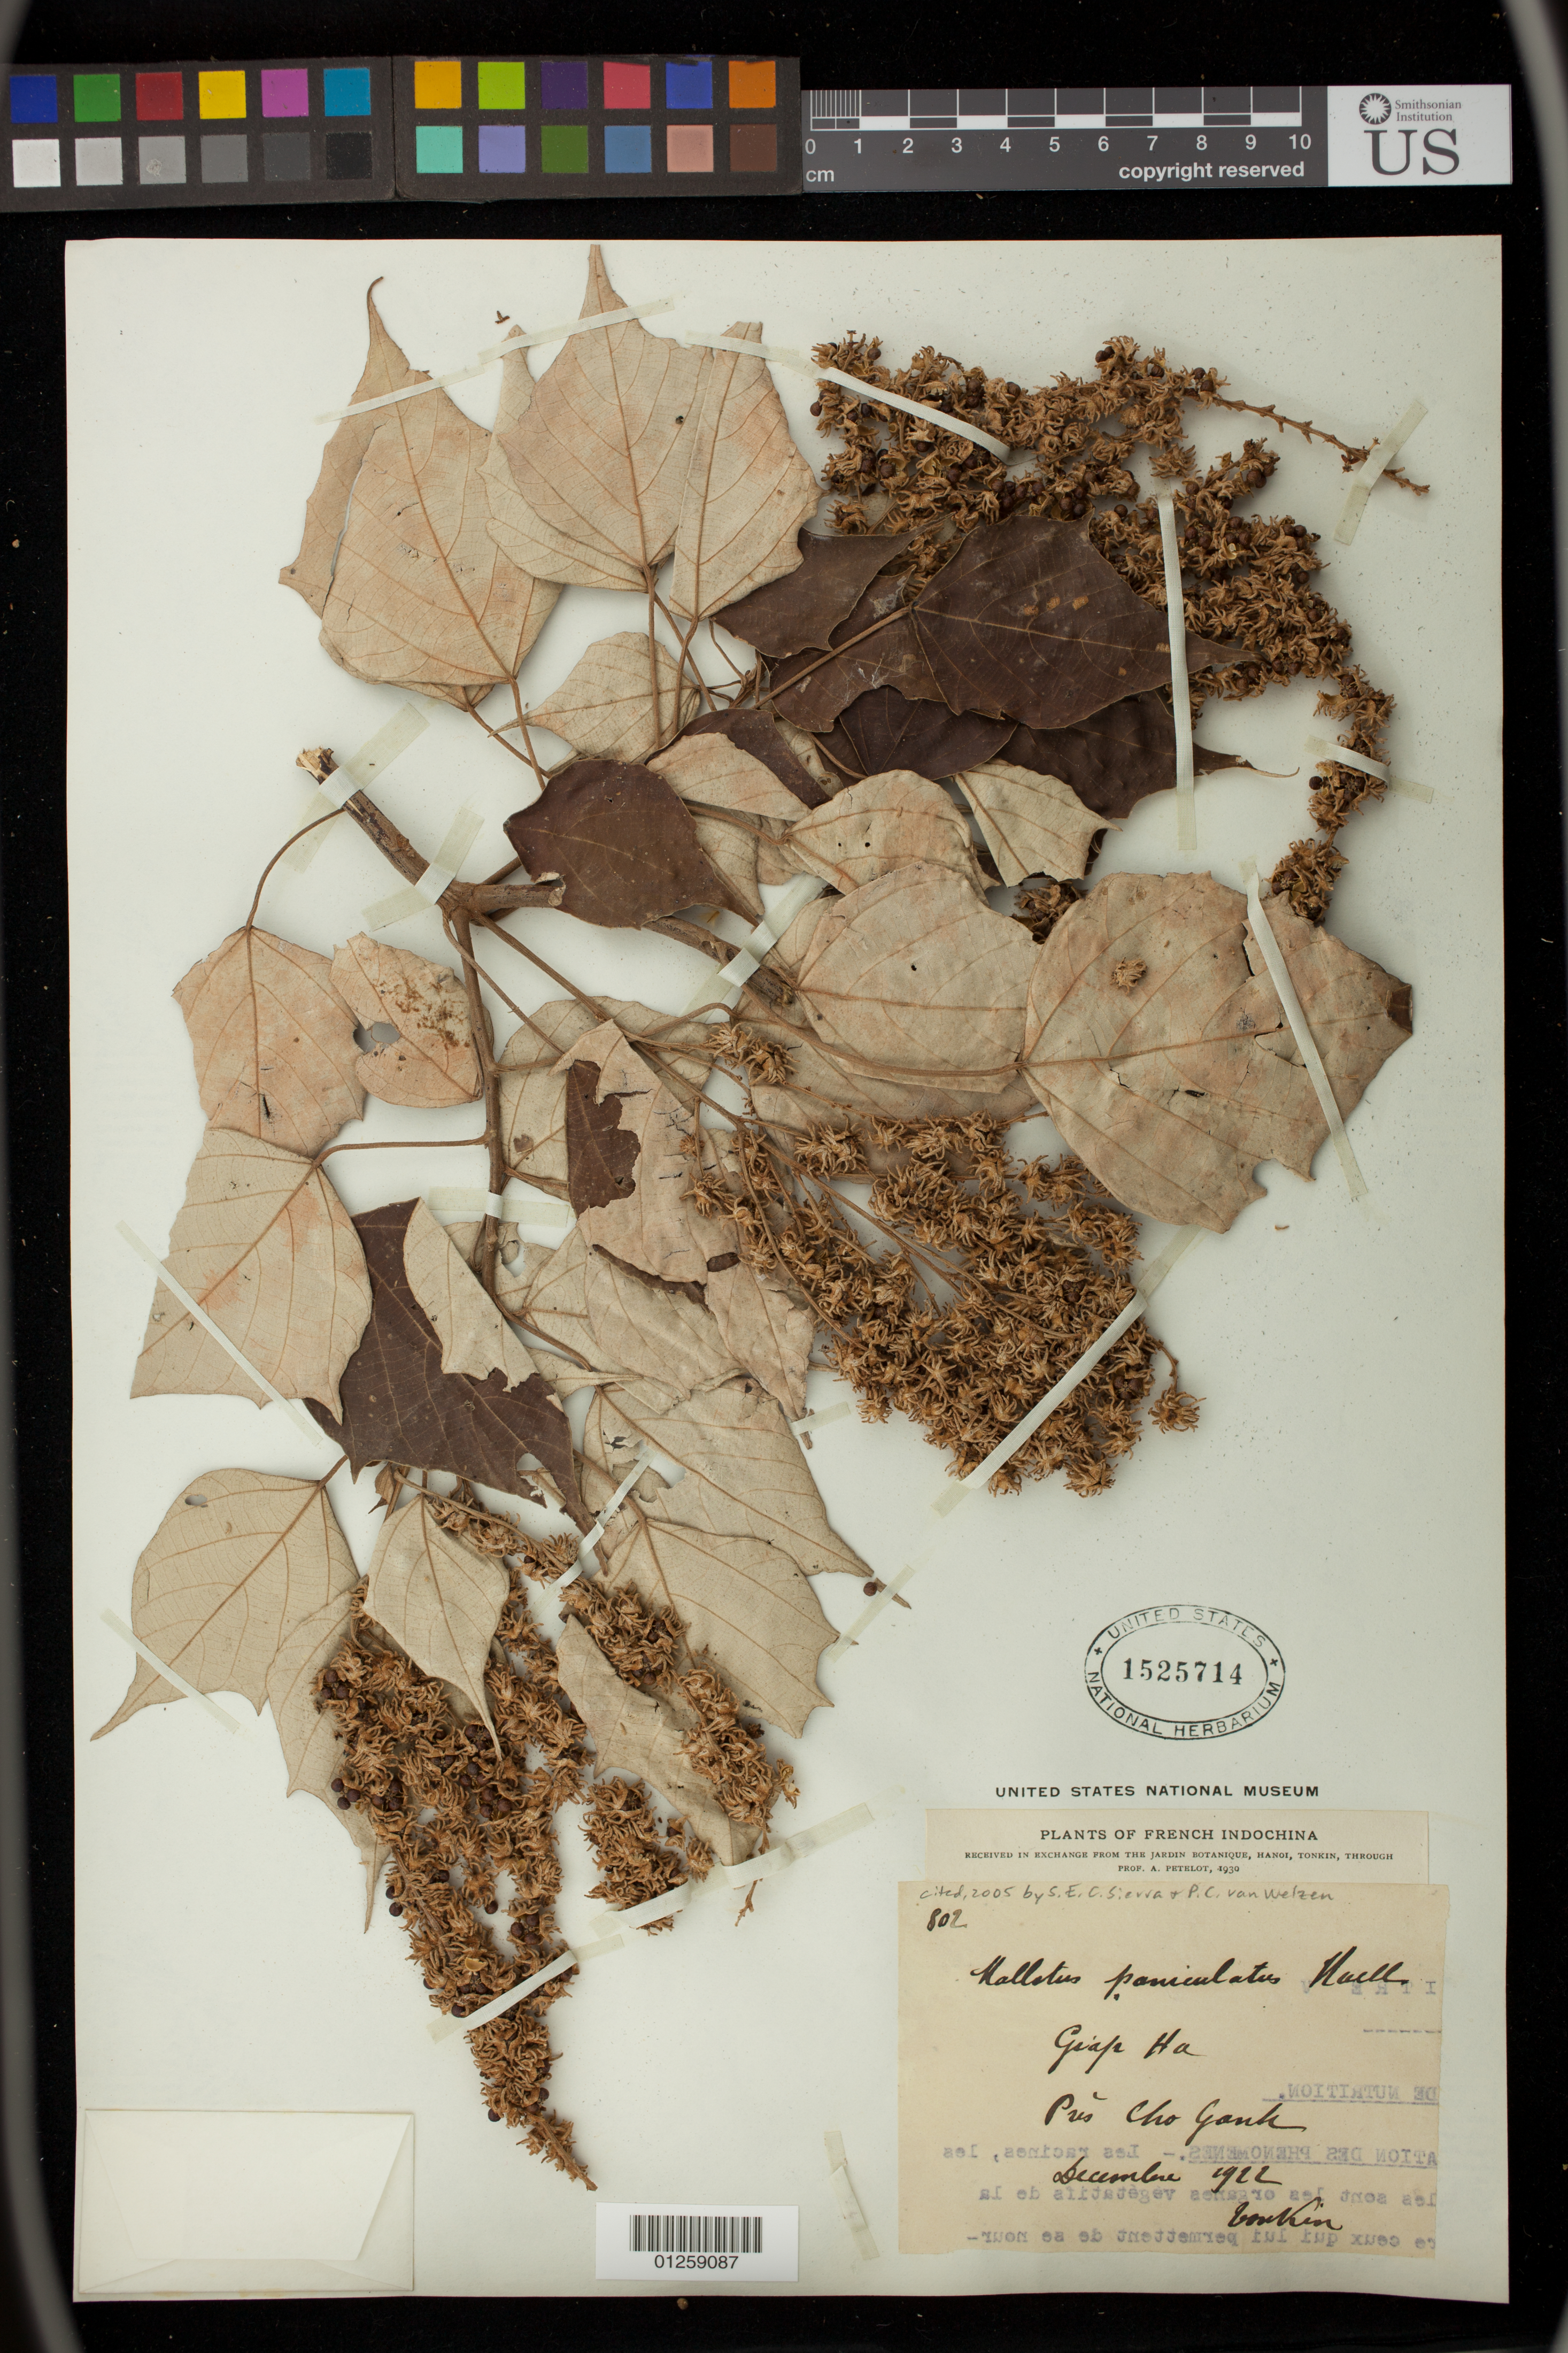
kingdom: Plantae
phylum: Tracheophyta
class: Magnoliopsida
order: Malpighiales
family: Euphorbiaceae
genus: Mallotus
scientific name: Mallotus paniculatus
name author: (Lam.) Müll. Arg.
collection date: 1922-12-01/1922-12-31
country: Vietnam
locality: Giap Ha, Pris Cho Ganh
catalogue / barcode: US 1525714